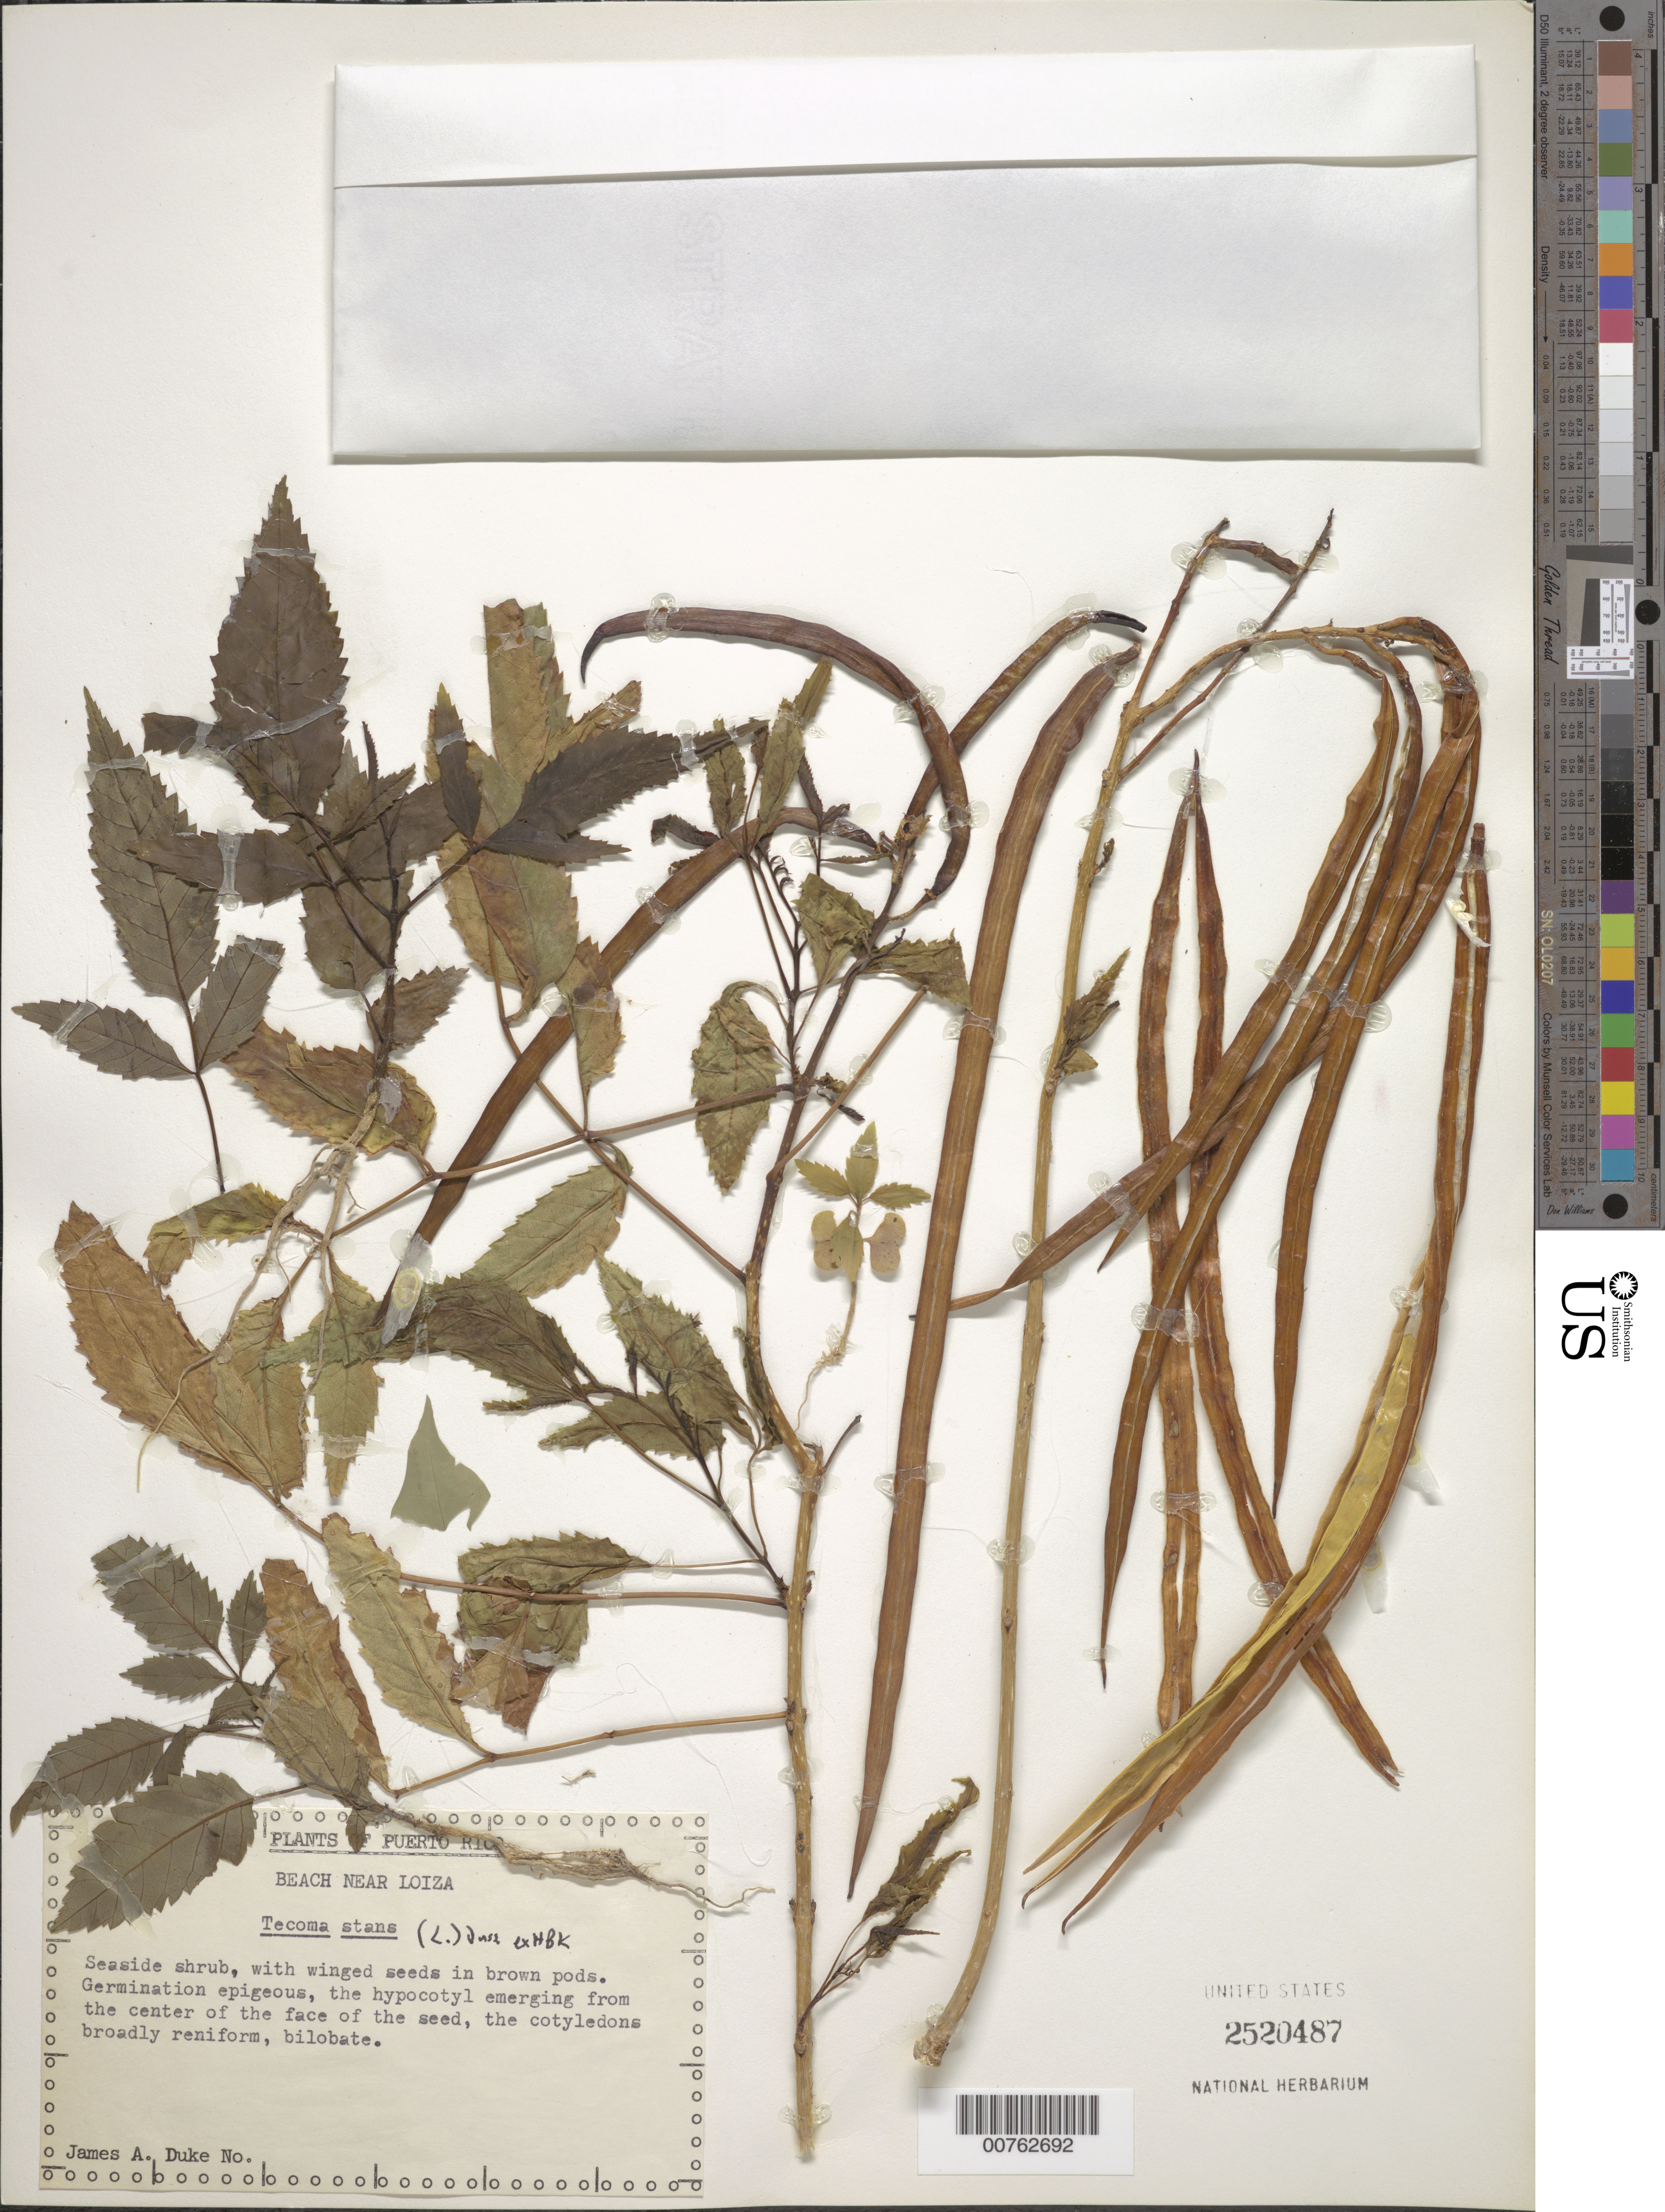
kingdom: Plantae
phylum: Tracheophyta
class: Magnoliopsida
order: Lamiales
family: Bignoniaceae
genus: Tecoma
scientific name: Tecoma stans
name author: (L.) Juss. ex Kunth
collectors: J. A. Duke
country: Puerto Rico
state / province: Loíza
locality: Beach near Loiza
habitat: Seaside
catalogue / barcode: US 2520487